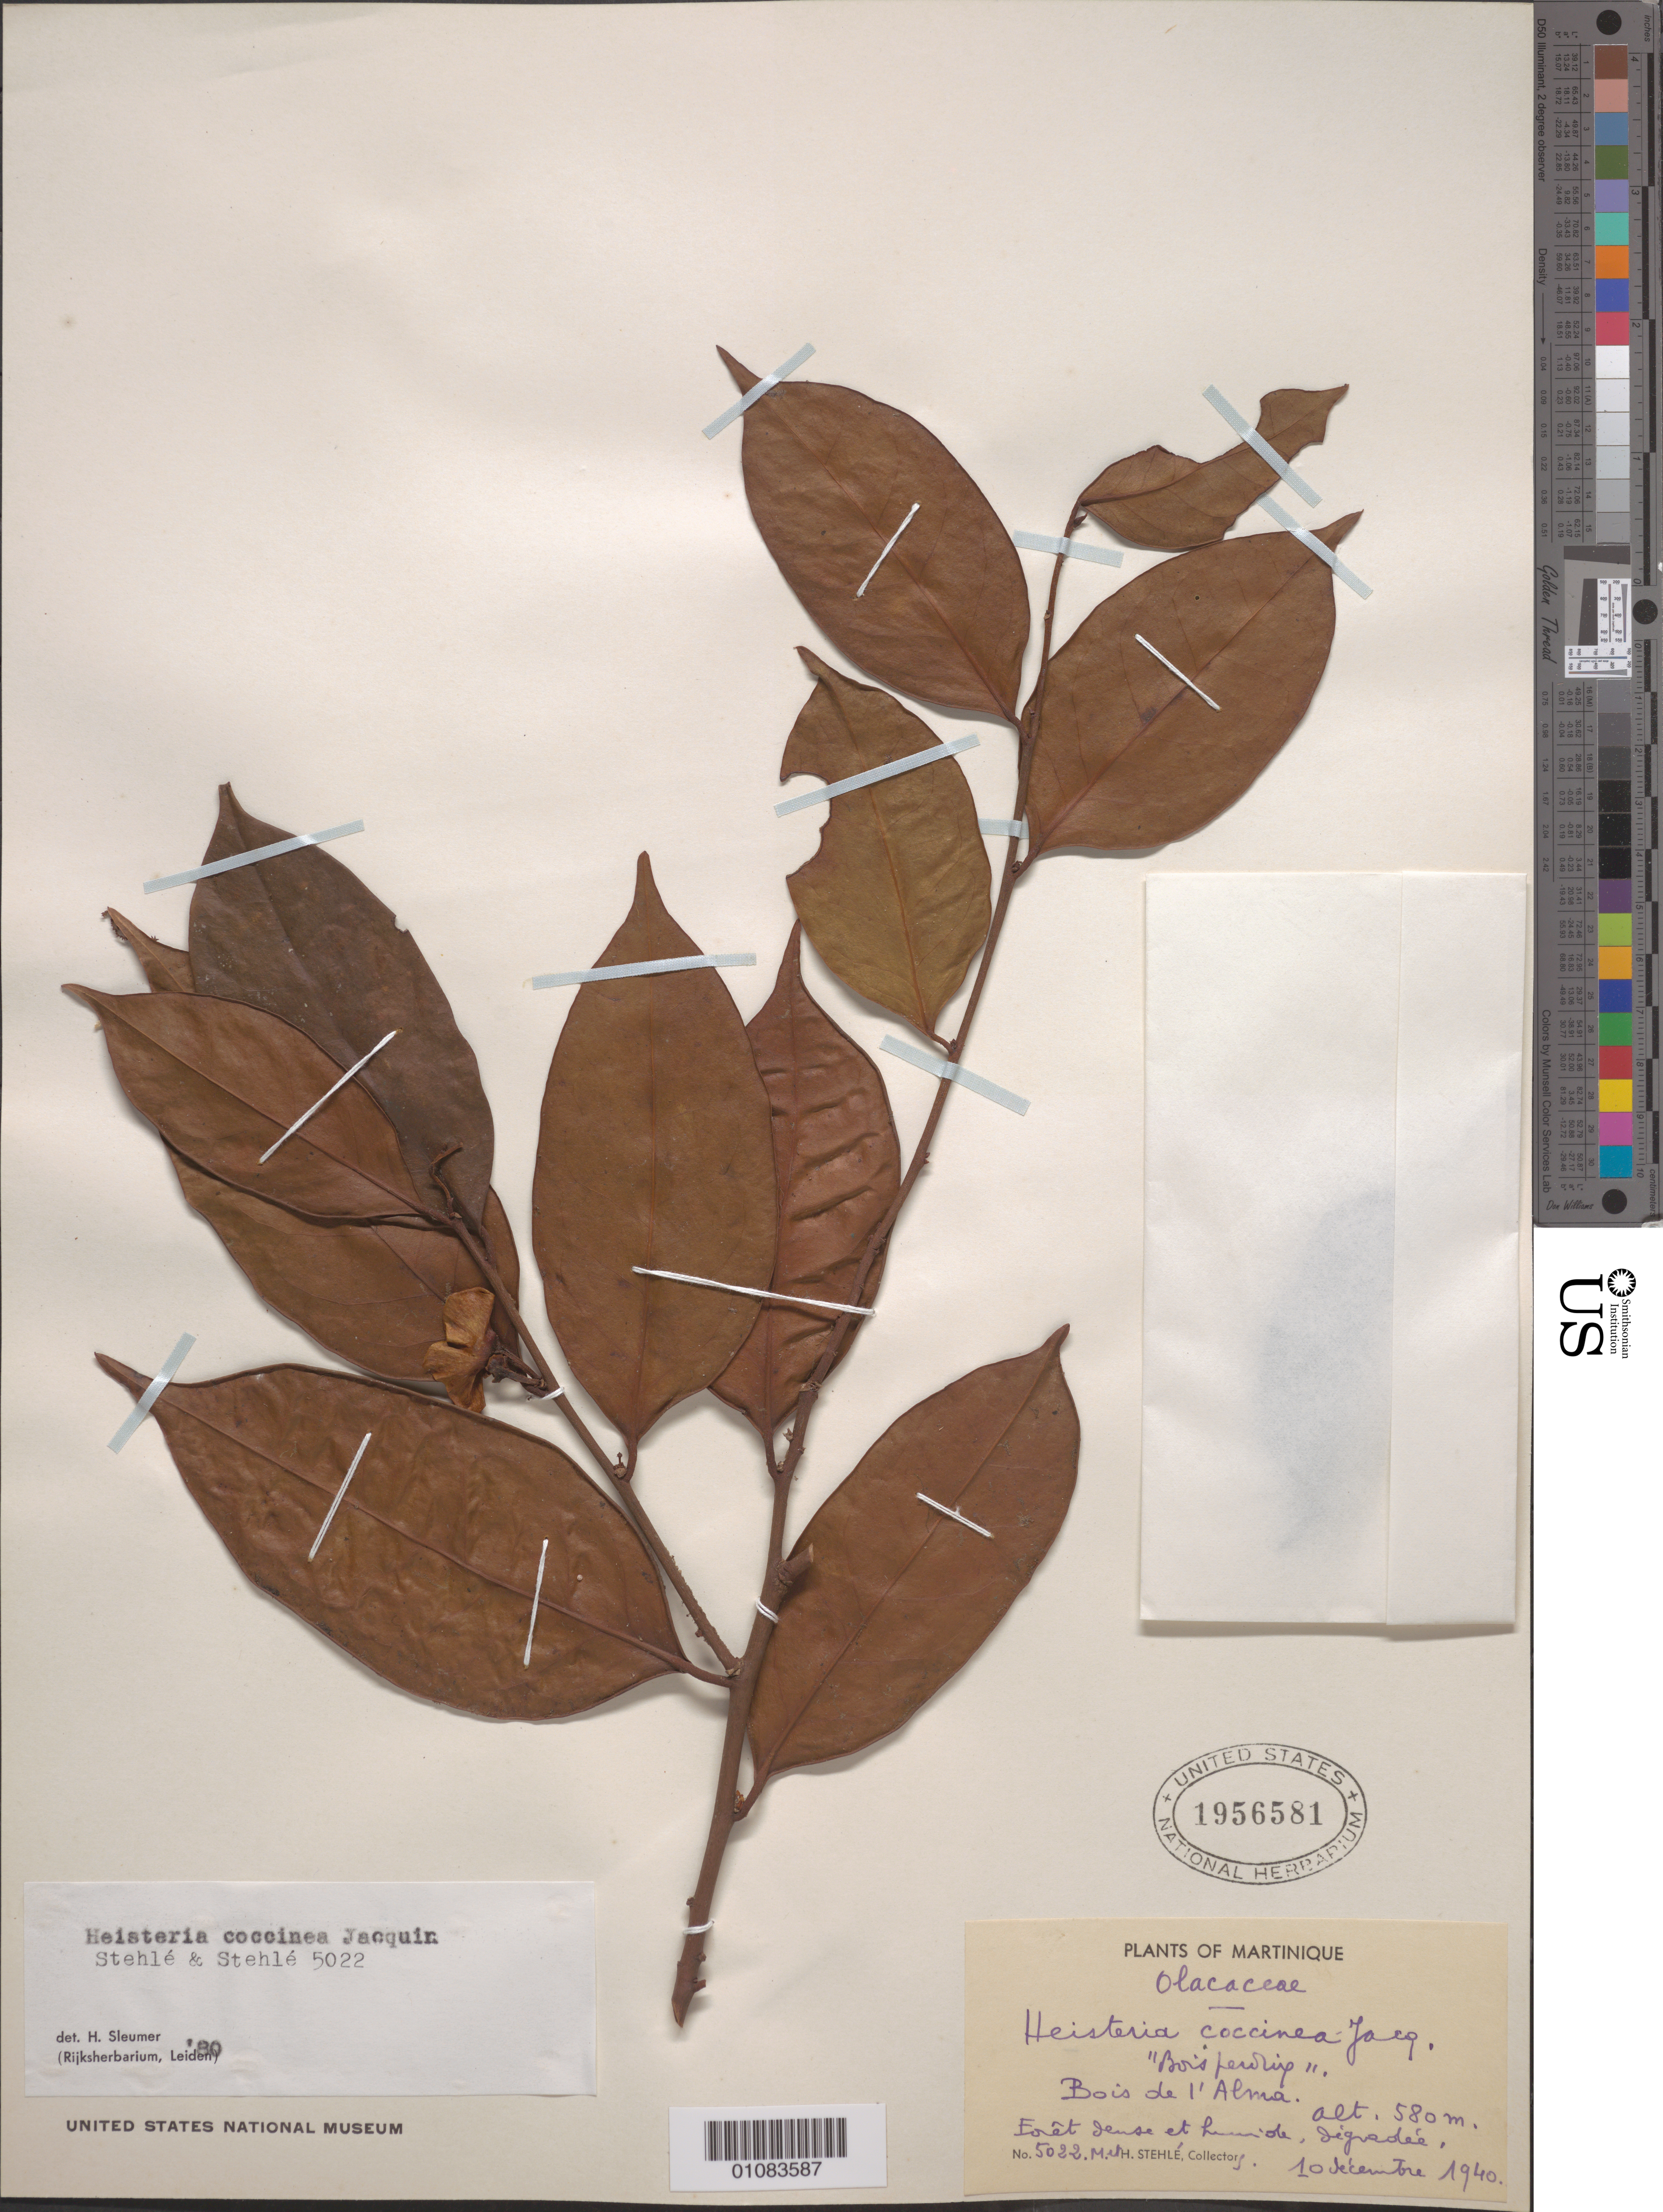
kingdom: Plantae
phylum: Tracheophyta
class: Magnoliopsida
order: Santalales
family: Erythropalaceae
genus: Heisteria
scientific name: Heisteria coccinea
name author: Jacq.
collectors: M. Stehlé & H. Stehlé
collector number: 5022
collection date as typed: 10 Dec 1940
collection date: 1940-12-10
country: Martinique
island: Martinique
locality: Bois de l'Alma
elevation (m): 580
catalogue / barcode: US 1956581